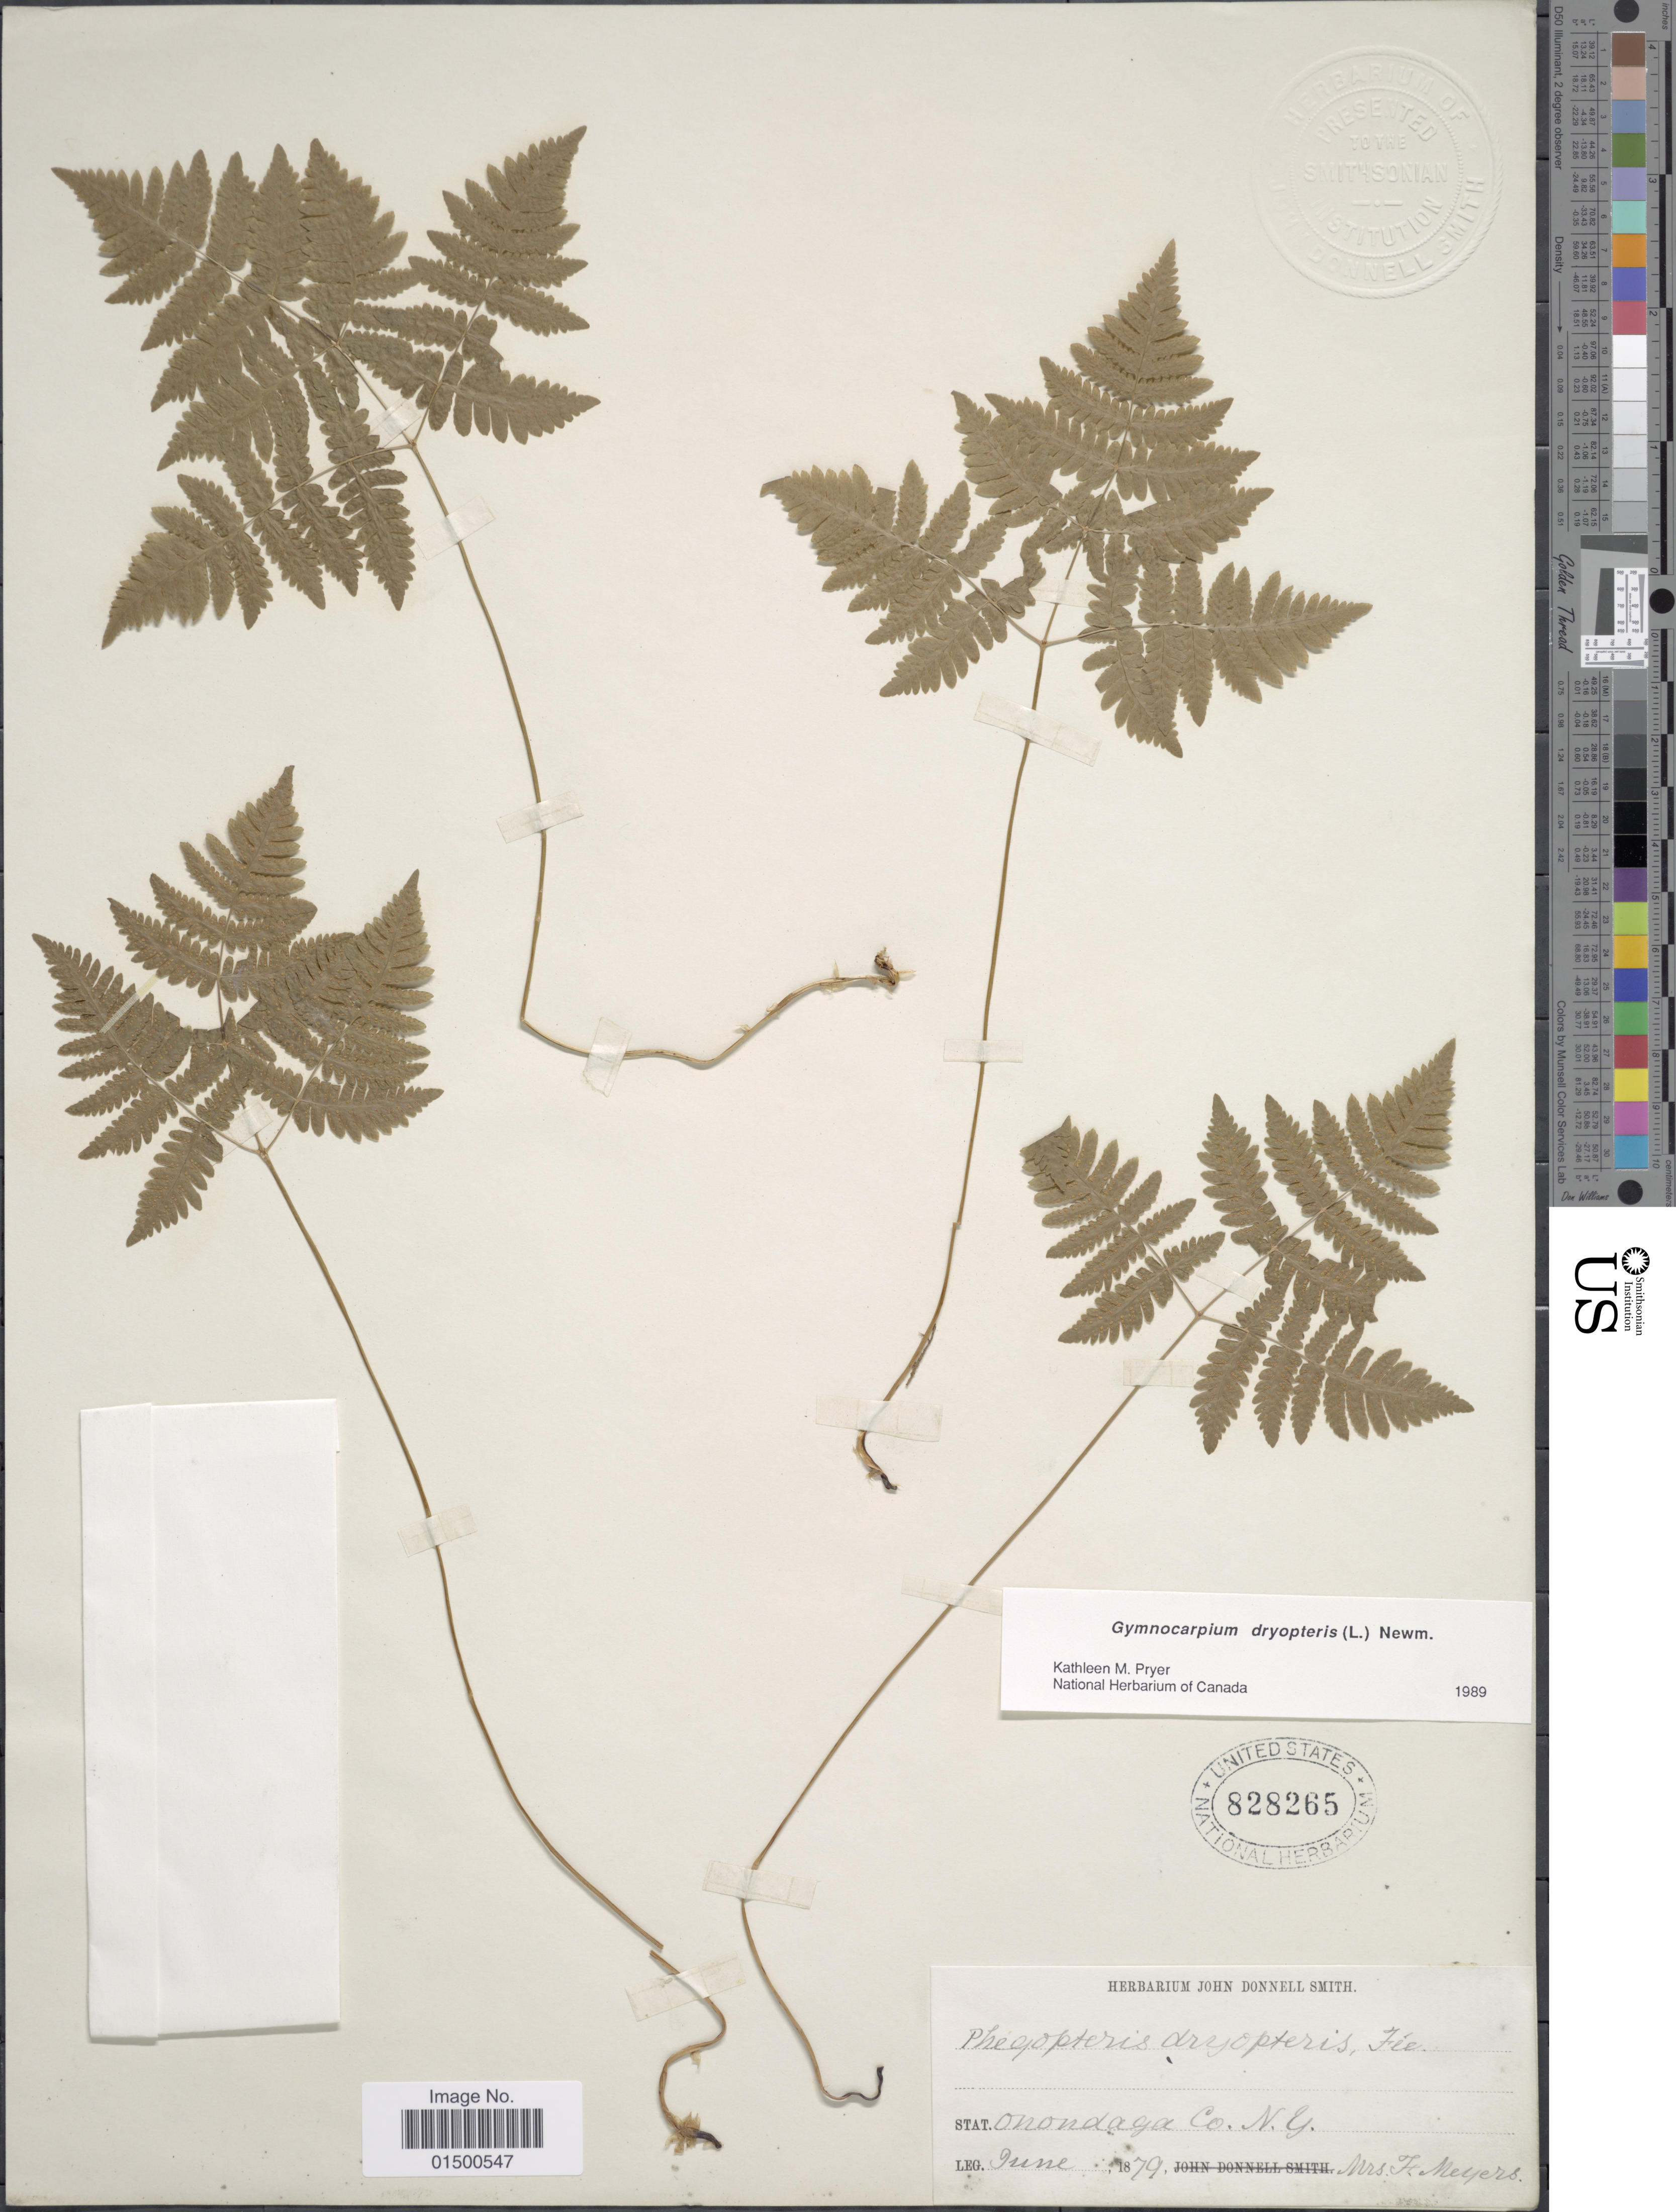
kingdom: Plantae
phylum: Tracheophyta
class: Polypodiopsida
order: Polypodiales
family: Cystopteridaceae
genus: Gymnocarpium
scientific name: Gymnocarpium dryopteris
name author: (L.) Newman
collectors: F. Meyers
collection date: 1879-06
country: United States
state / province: New York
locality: Onondaga Co.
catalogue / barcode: US 828265